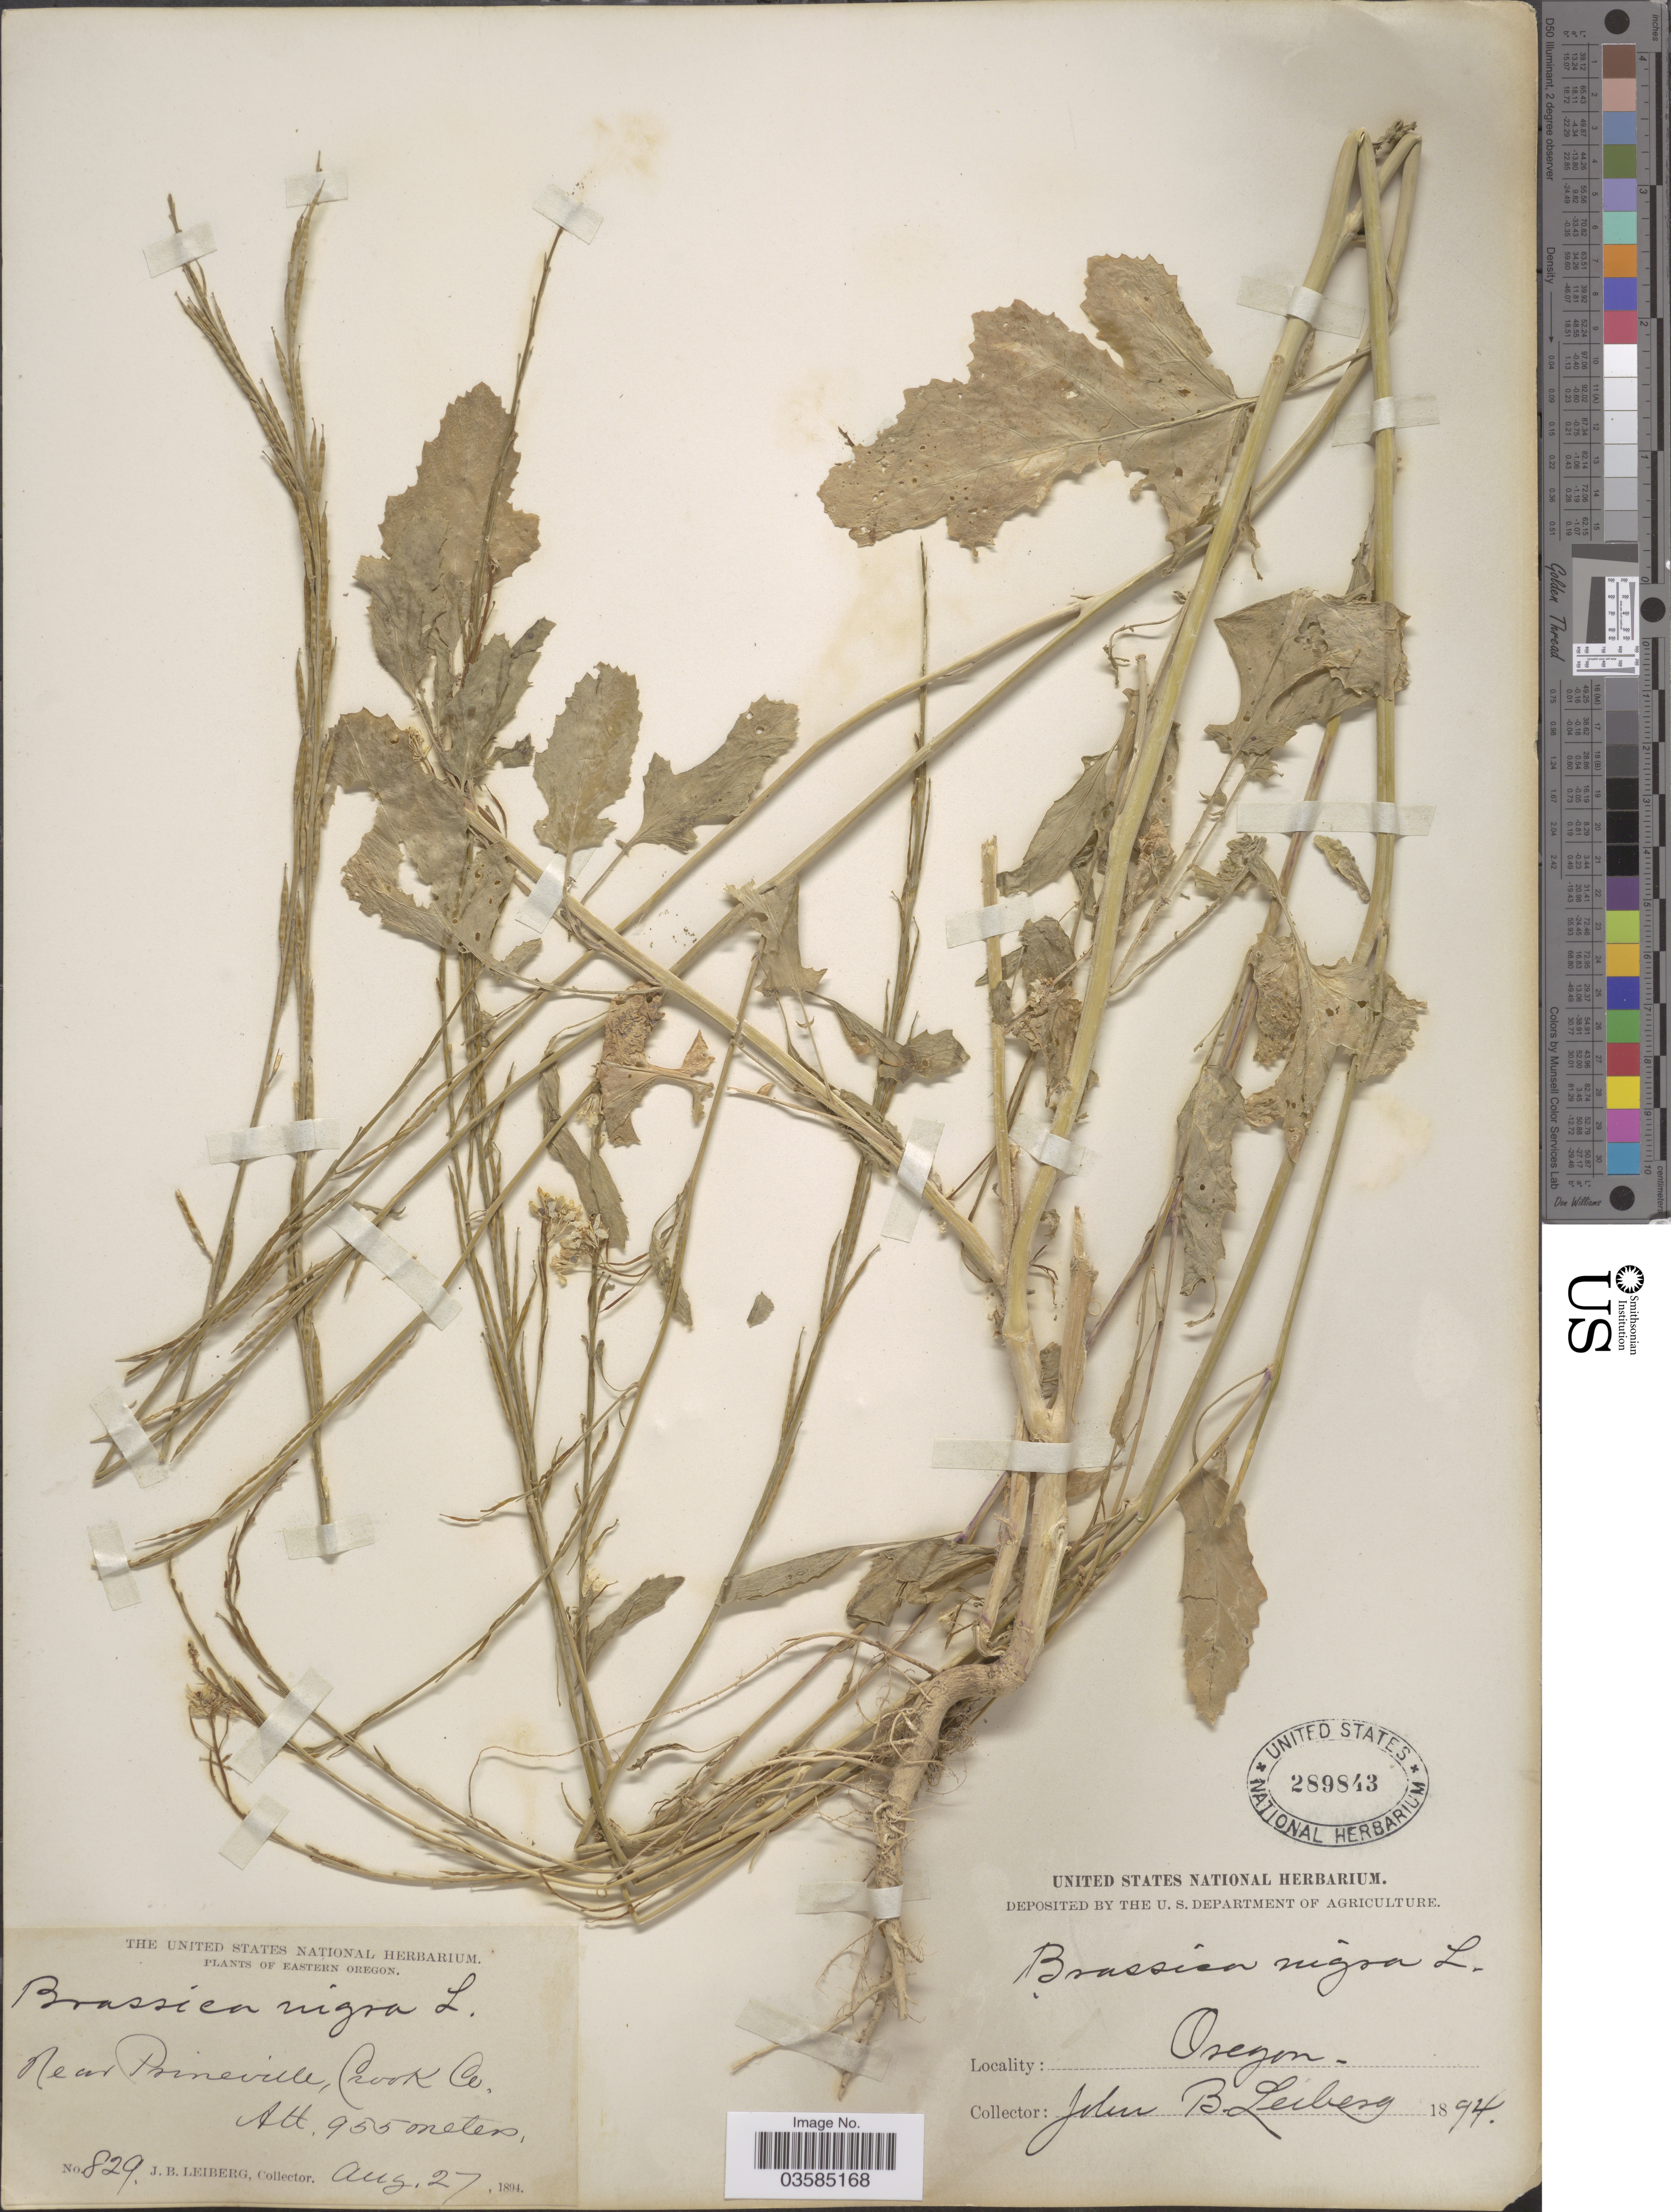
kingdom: Plantae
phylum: Tracheophyta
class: Magnoliopsida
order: Brassicales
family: Brassicaceae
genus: Brassica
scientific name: Brassica nigra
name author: (L.) W.D.J. Koch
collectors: J. B. Leiberg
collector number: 829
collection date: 1894-08-27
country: United States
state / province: Oregon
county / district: Crook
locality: Eastern Oregon, Near Prineville, Crook Co.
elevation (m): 955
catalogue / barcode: US 289843